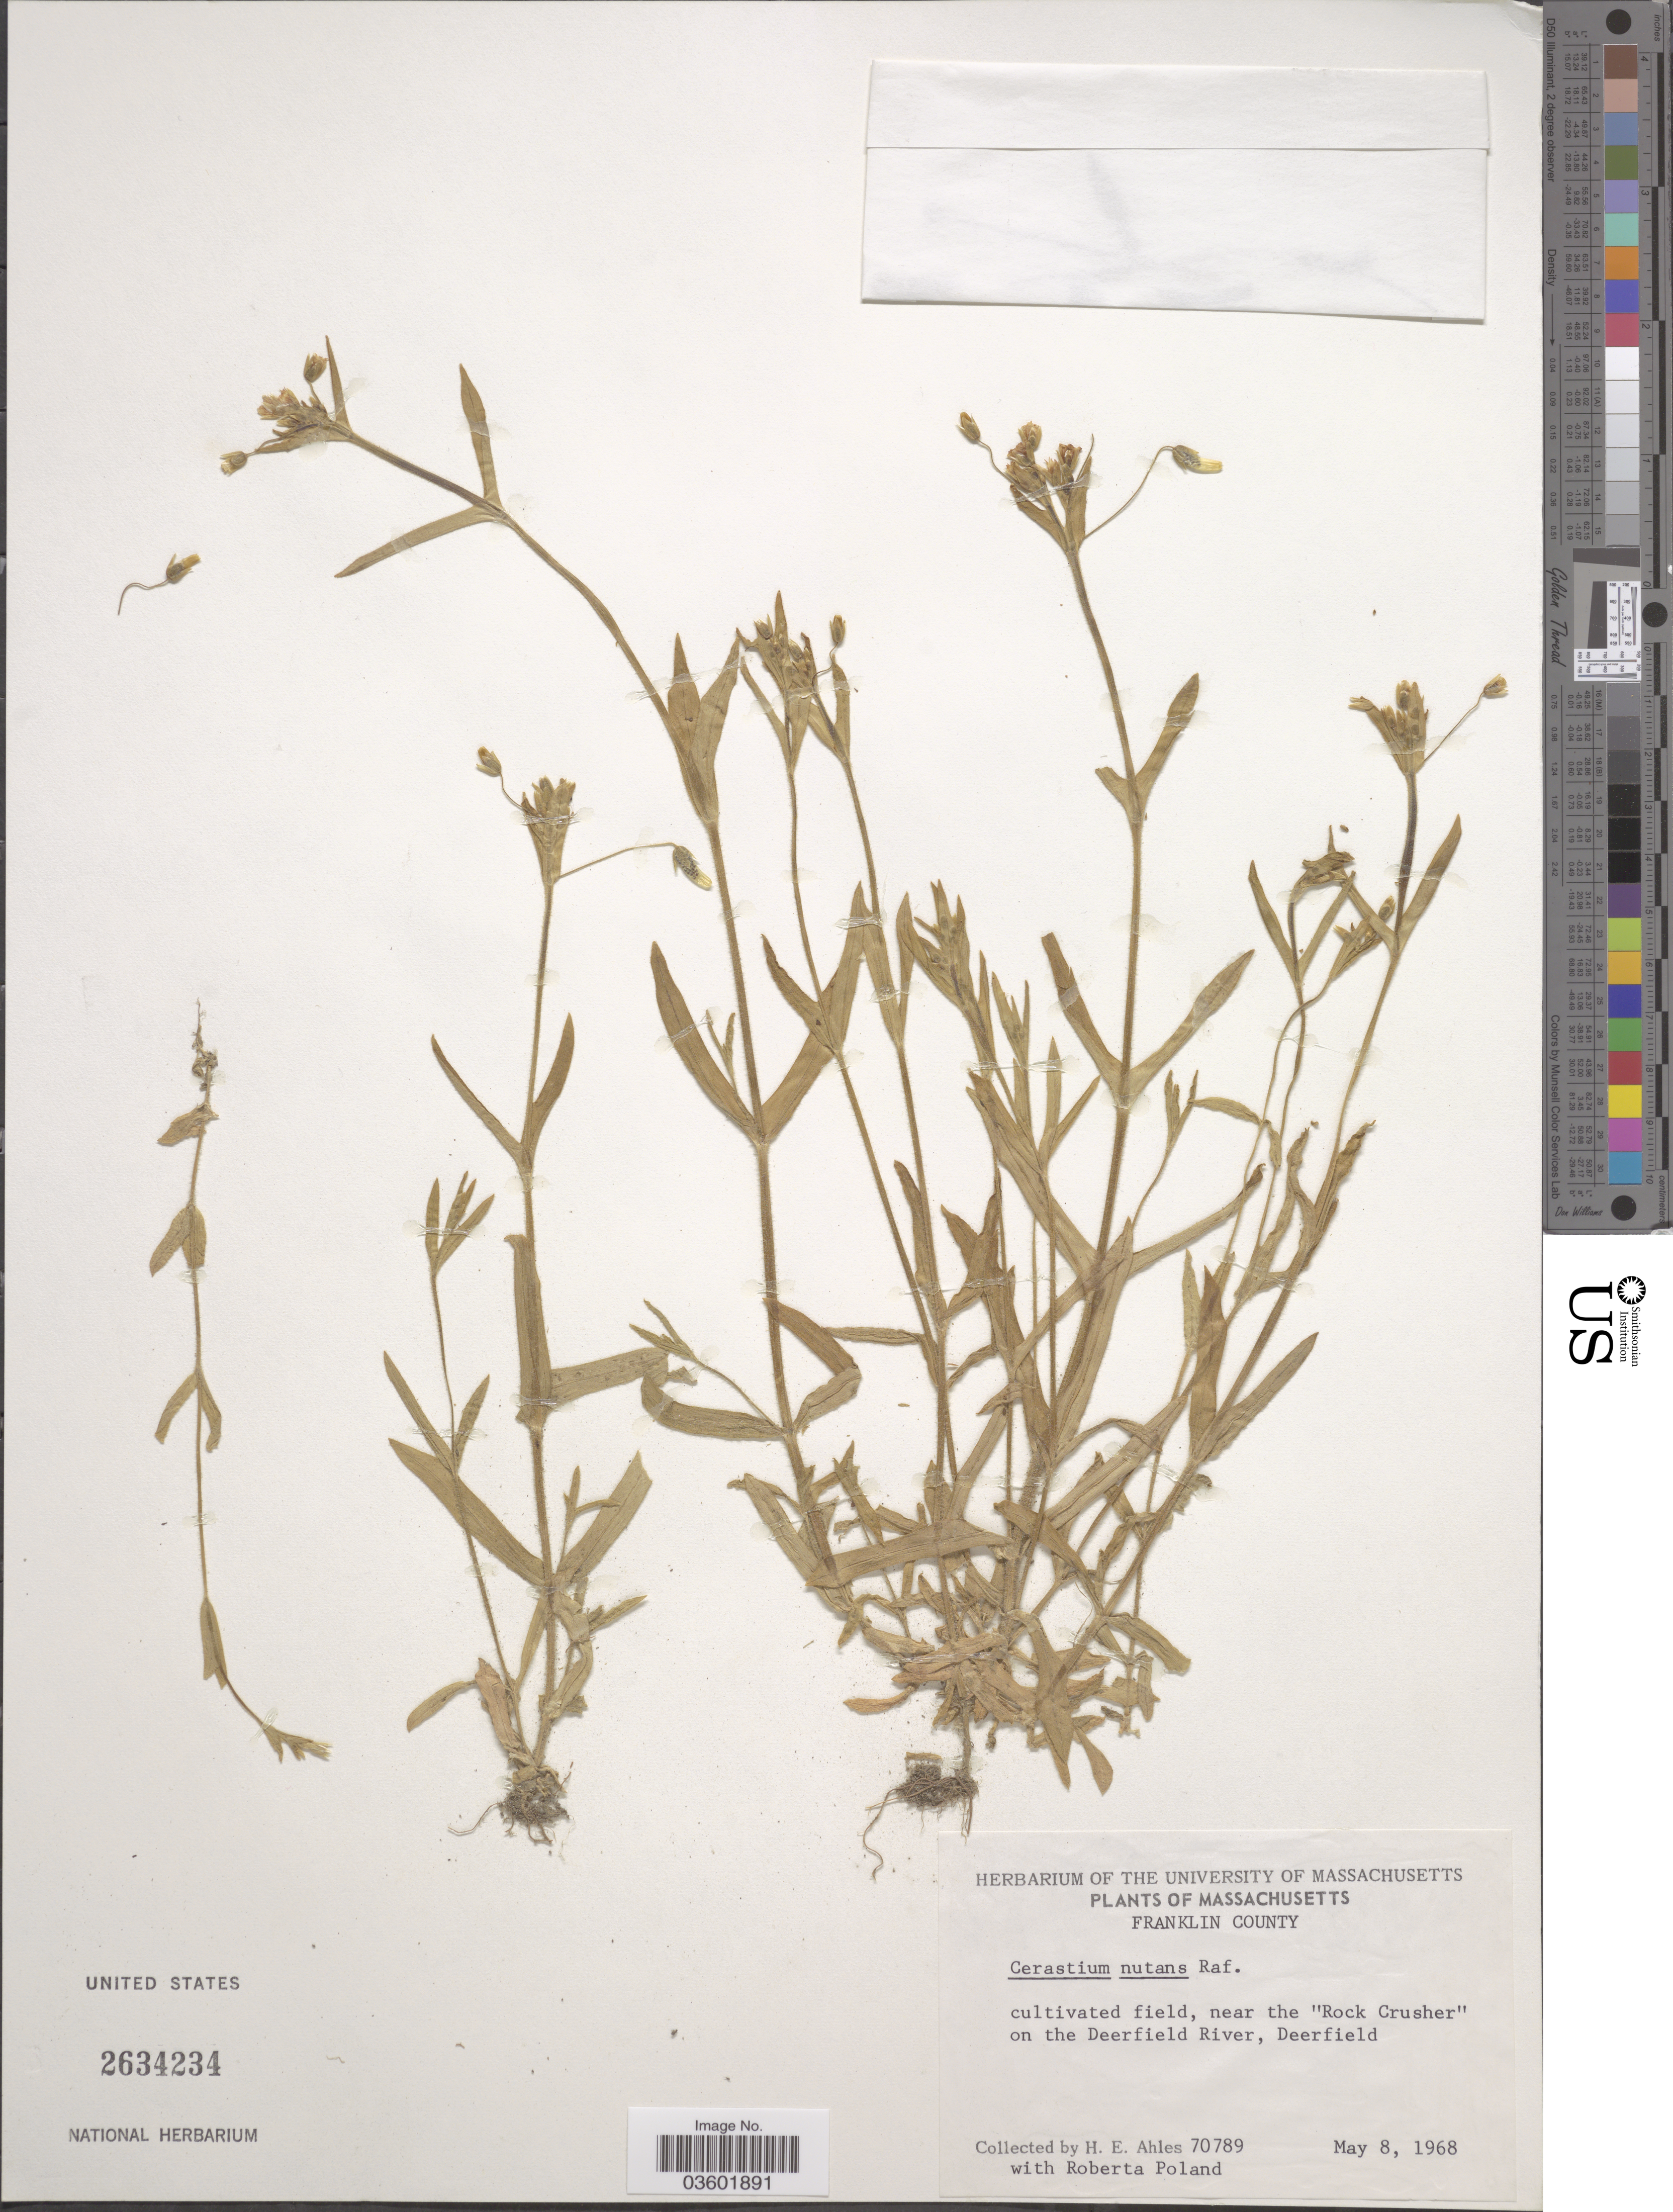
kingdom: Plantae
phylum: Tracheophyta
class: Magnoliopsida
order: Caryophyllales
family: Caryophyllaceae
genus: Cerastium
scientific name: Cerastium nutans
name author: Raf.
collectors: H. E. Ahles & R. Poland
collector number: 70789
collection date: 1968-05-08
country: United States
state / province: Massachusetts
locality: Franklin County. Near the "Rock Crusher" on the Deerfield River, Deerfield.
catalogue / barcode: US 2634234